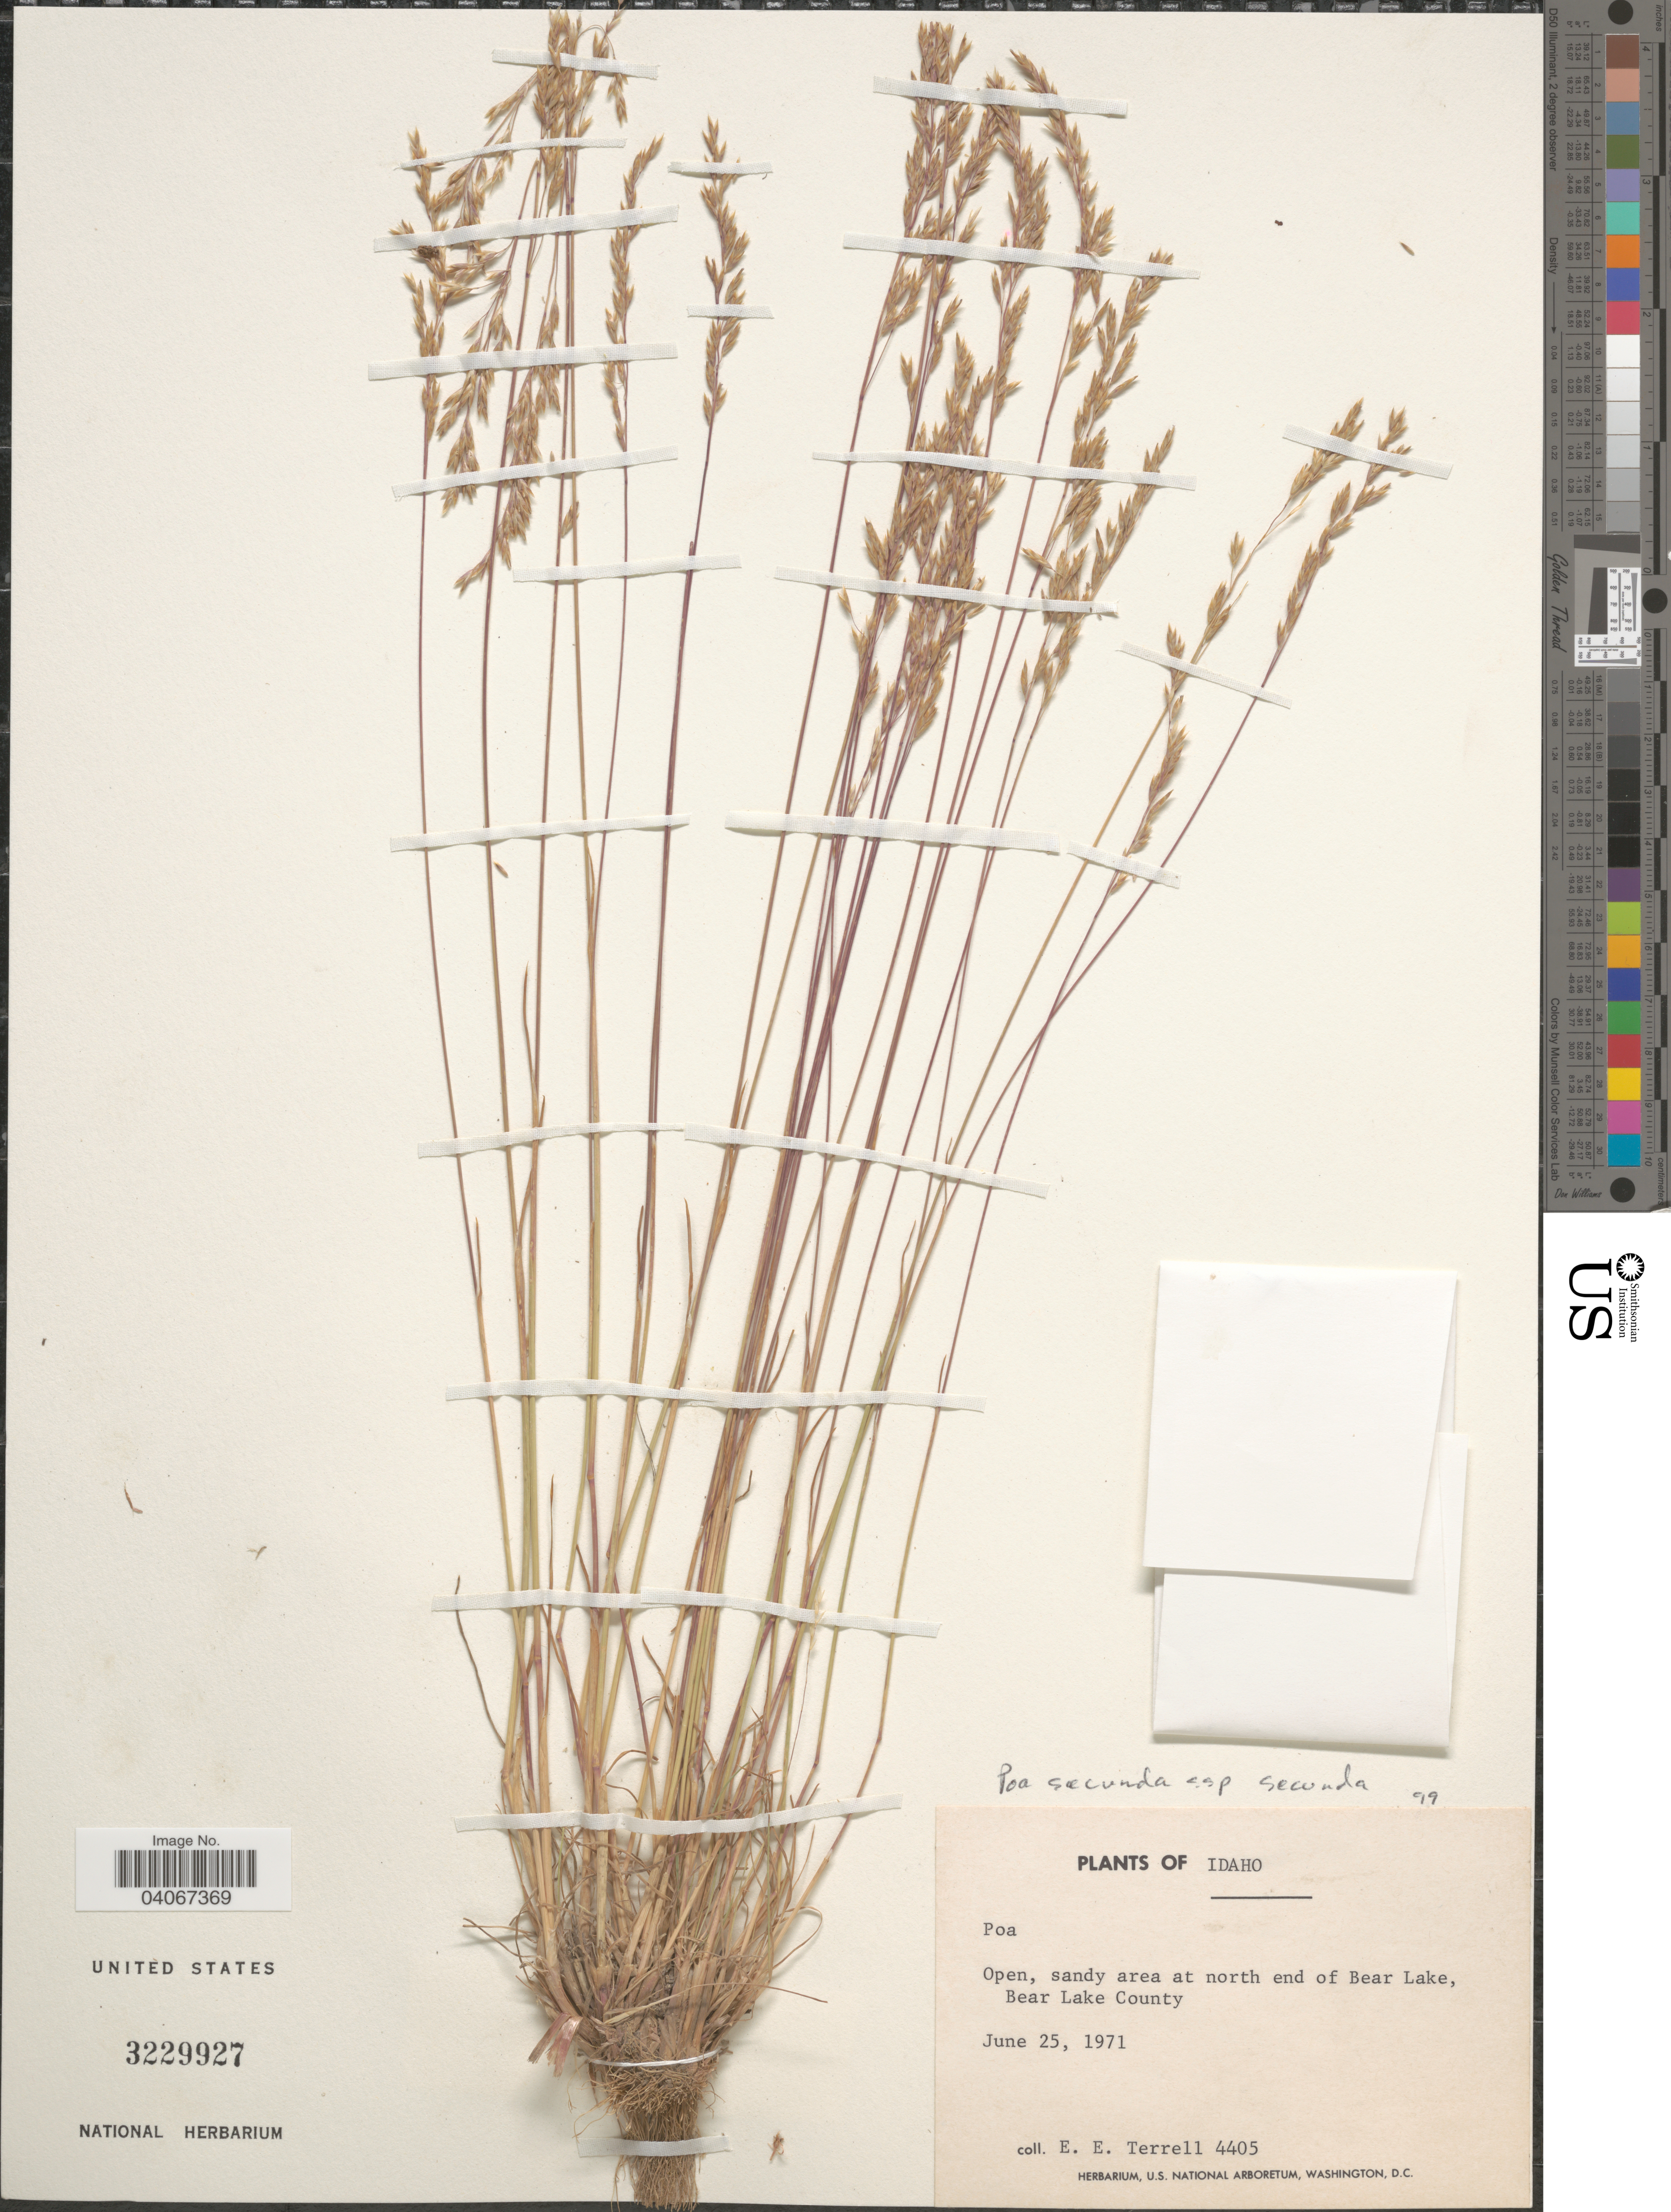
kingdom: Plantae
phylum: Tracheophyta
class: Liliopsida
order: Poales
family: Poaceae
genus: Poa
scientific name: Poa secunda subsp. secunda var. secunda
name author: J. Presl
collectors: E. E. Terrell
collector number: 4405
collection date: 1971-06-25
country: United States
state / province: Idaho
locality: Open, sandy area at north end of Bear Lake, Bear Lake County.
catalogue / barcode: US 3229927